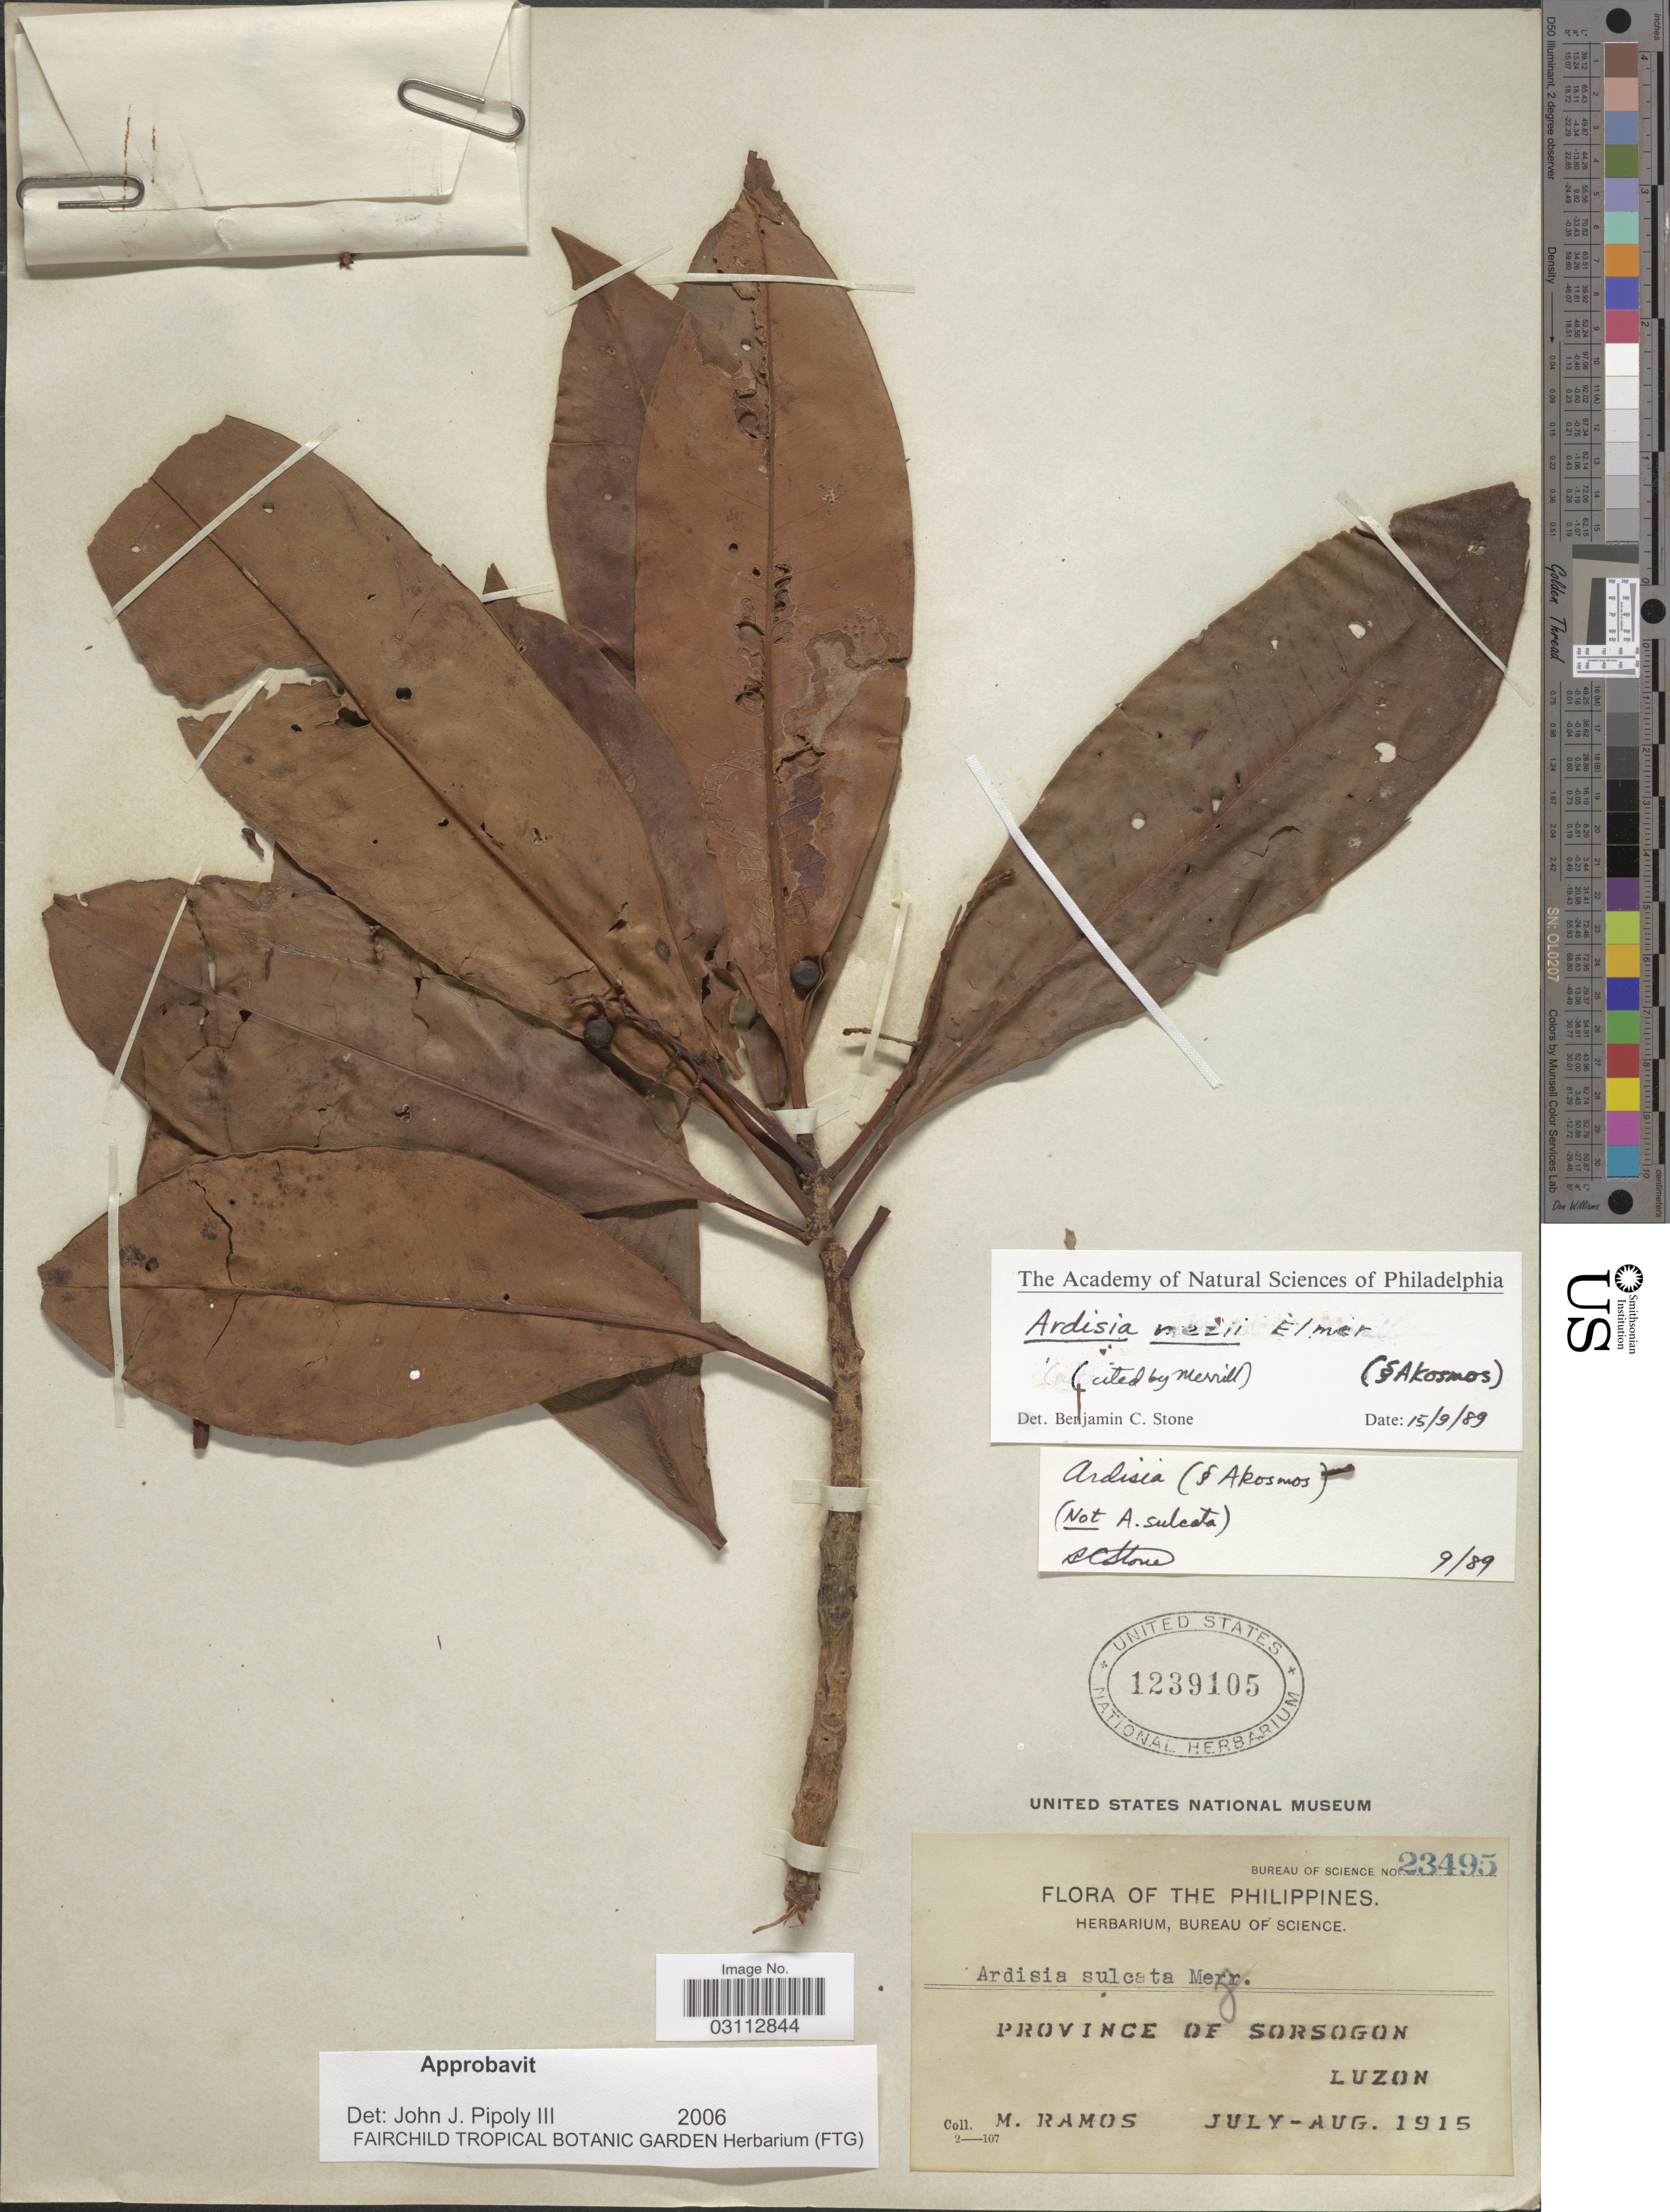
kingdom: Plantae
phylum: Tracheophyta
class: Magnoliopsida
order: Ericales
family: Primulaceae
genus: Ardisia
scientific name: Ardisia mezii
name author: Elmer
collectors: M. Ramos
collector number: Bureau of Science 23495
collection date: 1915-07/1915-08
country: Philippines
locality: Province of Sorsogon. Luzon.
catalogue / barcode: US 1239105